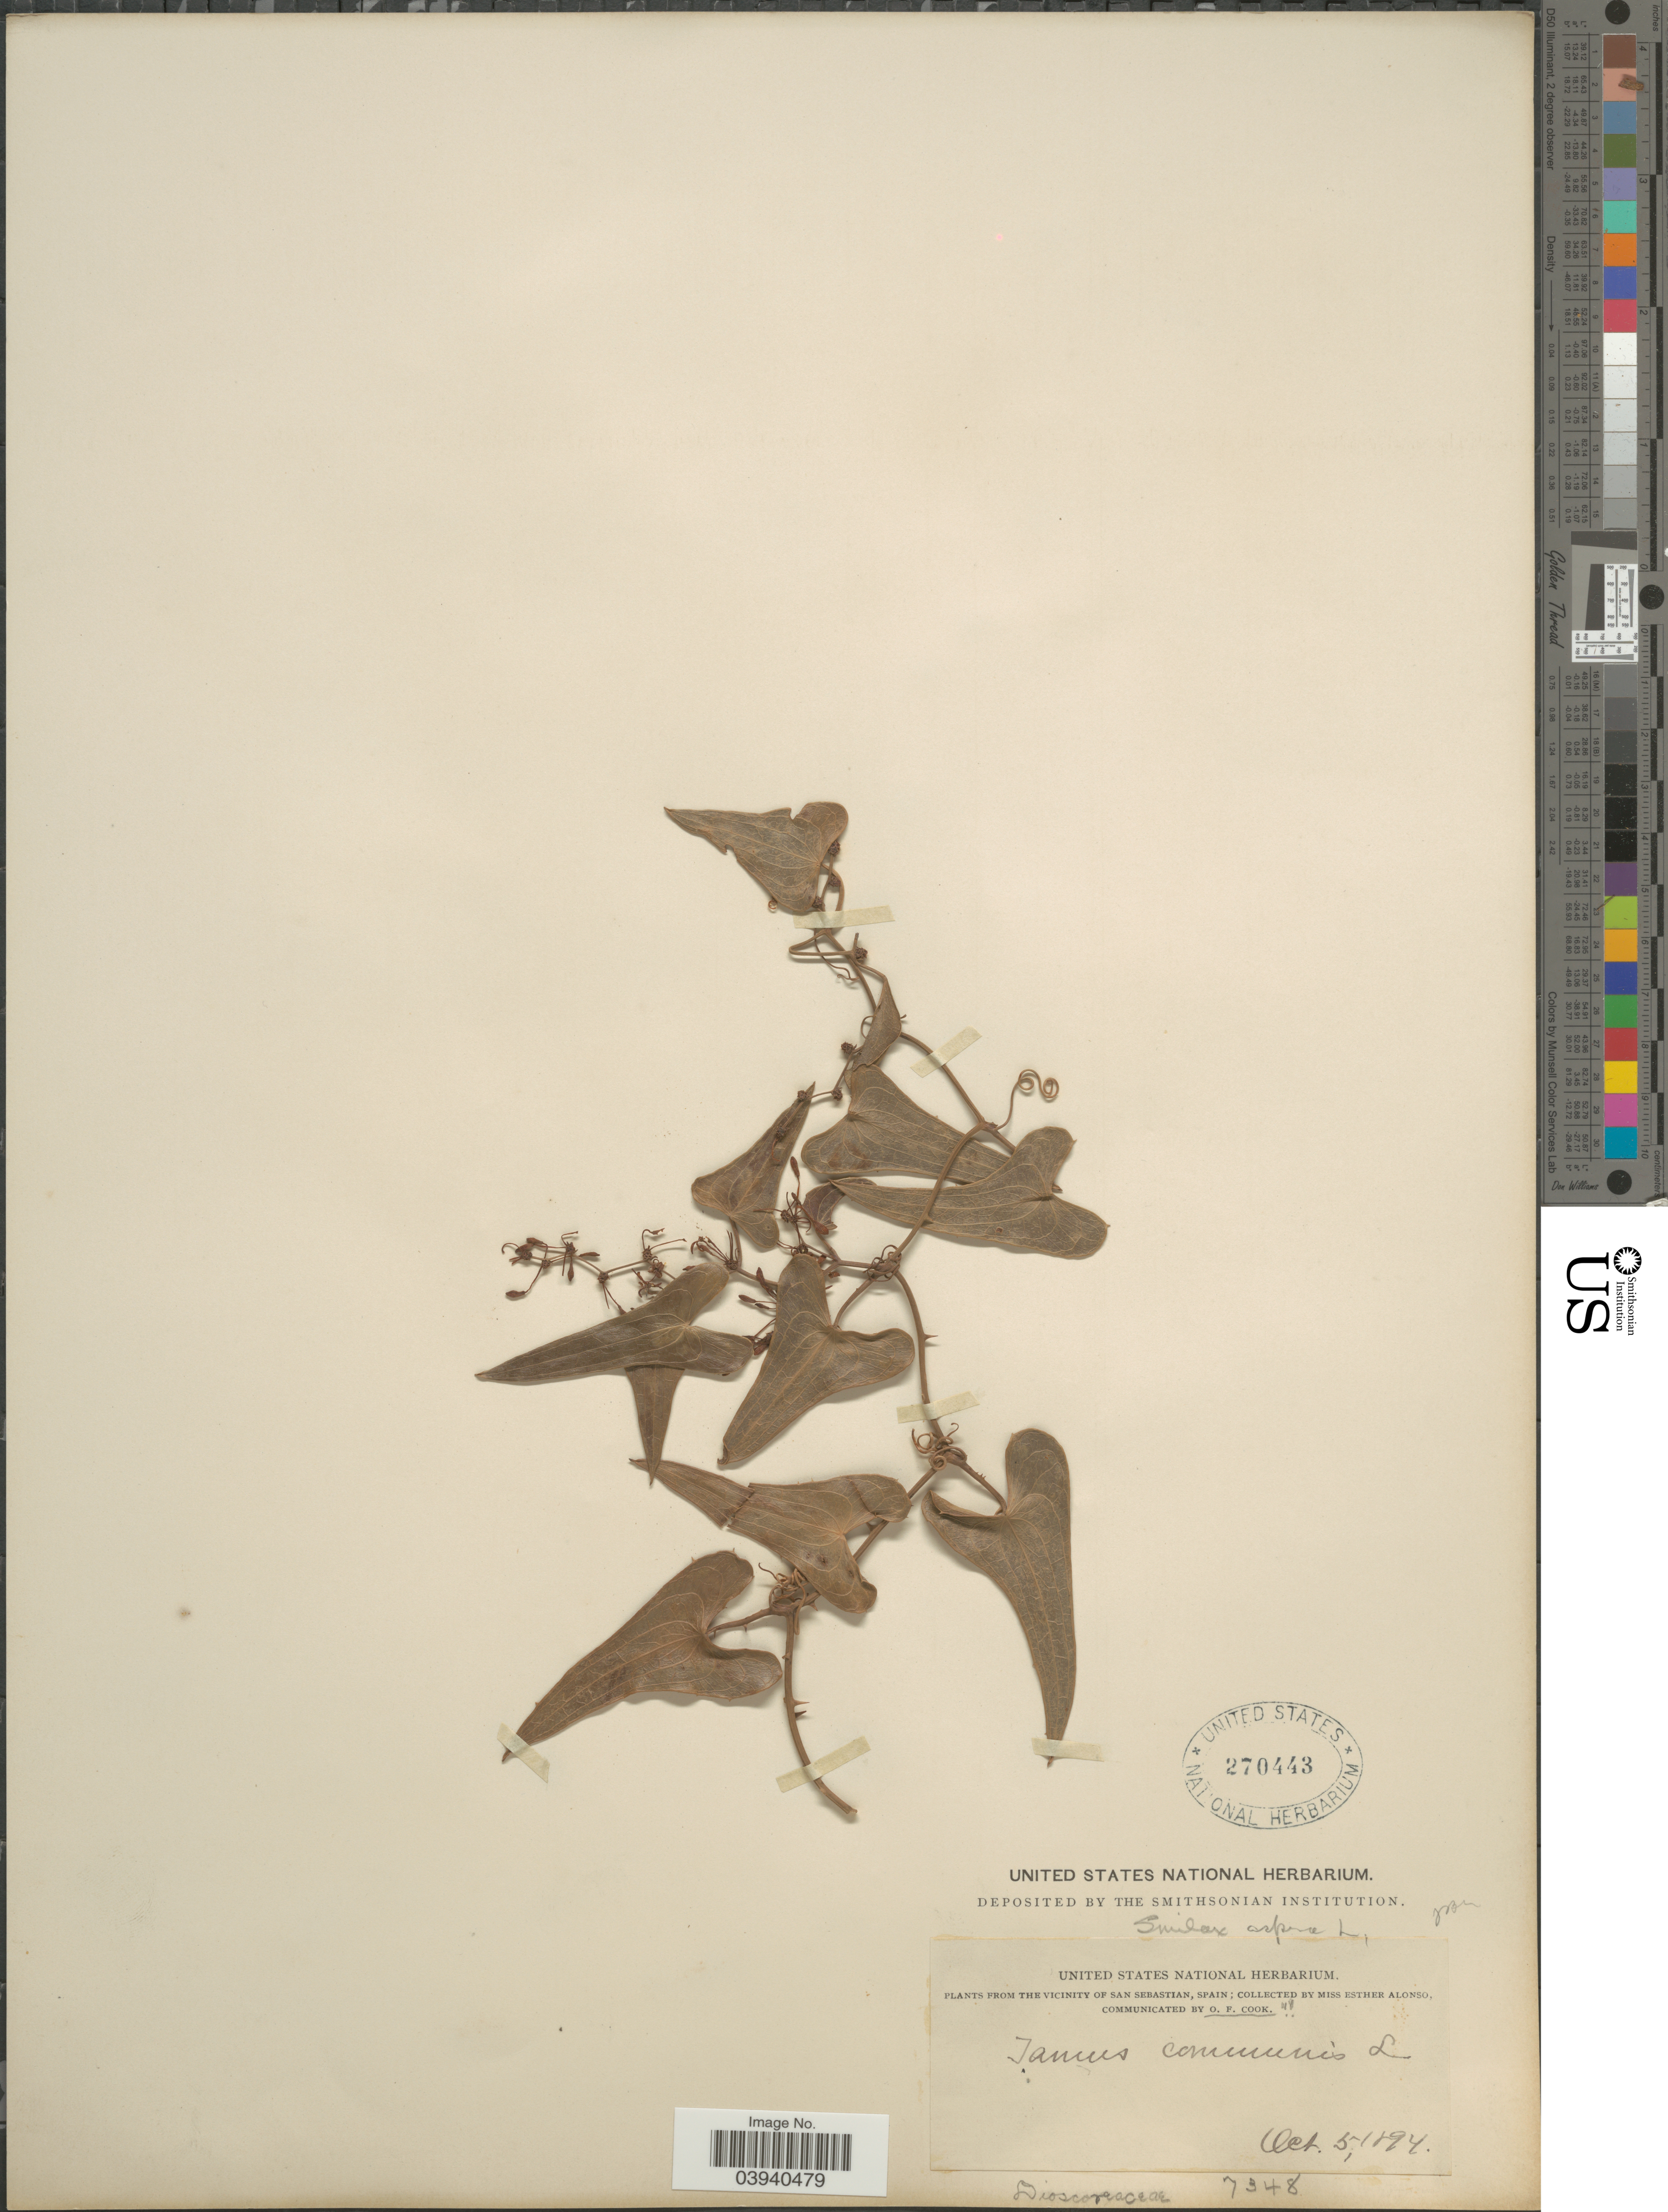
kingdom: Plantae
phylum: Tracheophyta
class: Liliopsida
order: Liliales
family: Smilacaceae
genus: Smilax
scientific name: Smilax aspera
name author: L.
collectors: E. Alonso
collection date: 1894-10-05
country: Spain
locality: The vicinity of San Sebastian.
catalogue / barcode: US 270443